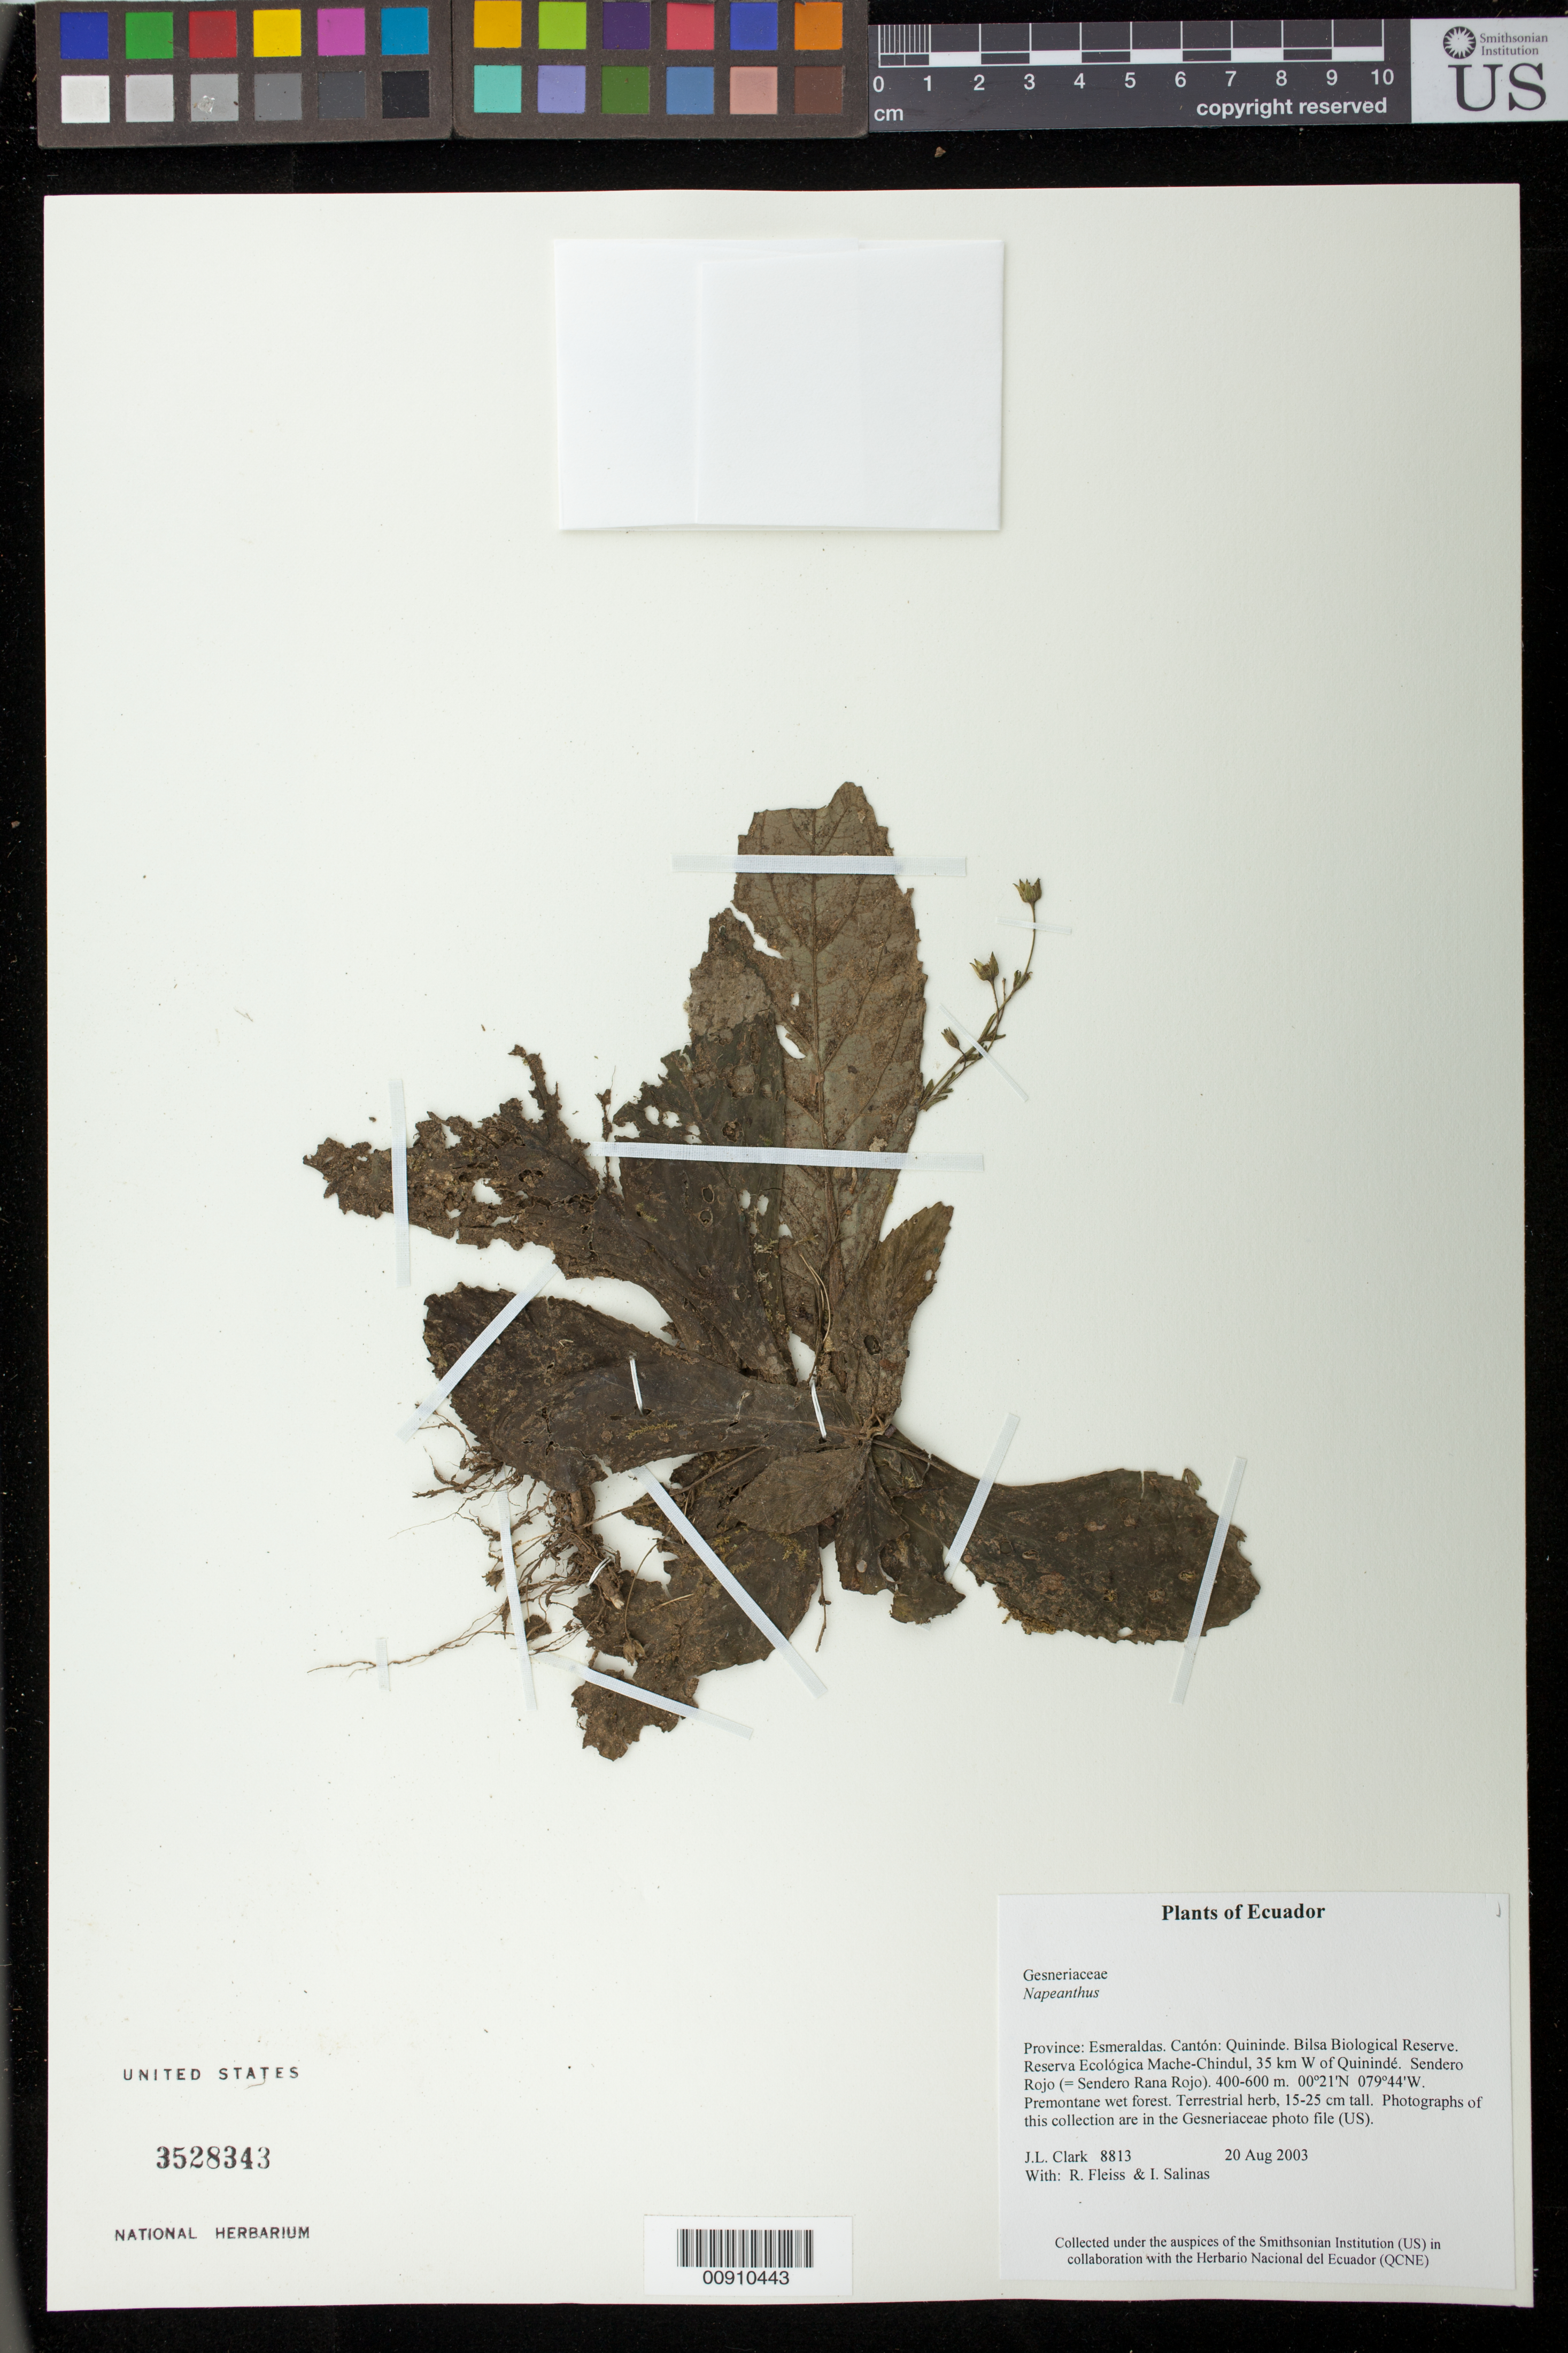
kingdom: Plantae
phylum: Tracheophyta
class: Magnoliopsida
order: Lamiales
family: Gesneriaceae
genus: Napeanthus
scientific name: Napeanthus sp.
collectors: J. L. Clark, R. Fleiss & I. Salinas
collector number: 8813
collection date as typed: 20 Aug 2003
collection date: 2003-08-20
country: Ecuador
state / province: Esmeraldas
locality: Quininde. Bilsa Biological Reserve. Reserva Ecológica Mache-Chindul, 35 km W of Quinindé. Sendero Rojo (= Sendero Rana Rojo).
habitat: Premontane wet forest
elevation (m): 400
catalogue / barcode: US 3528343